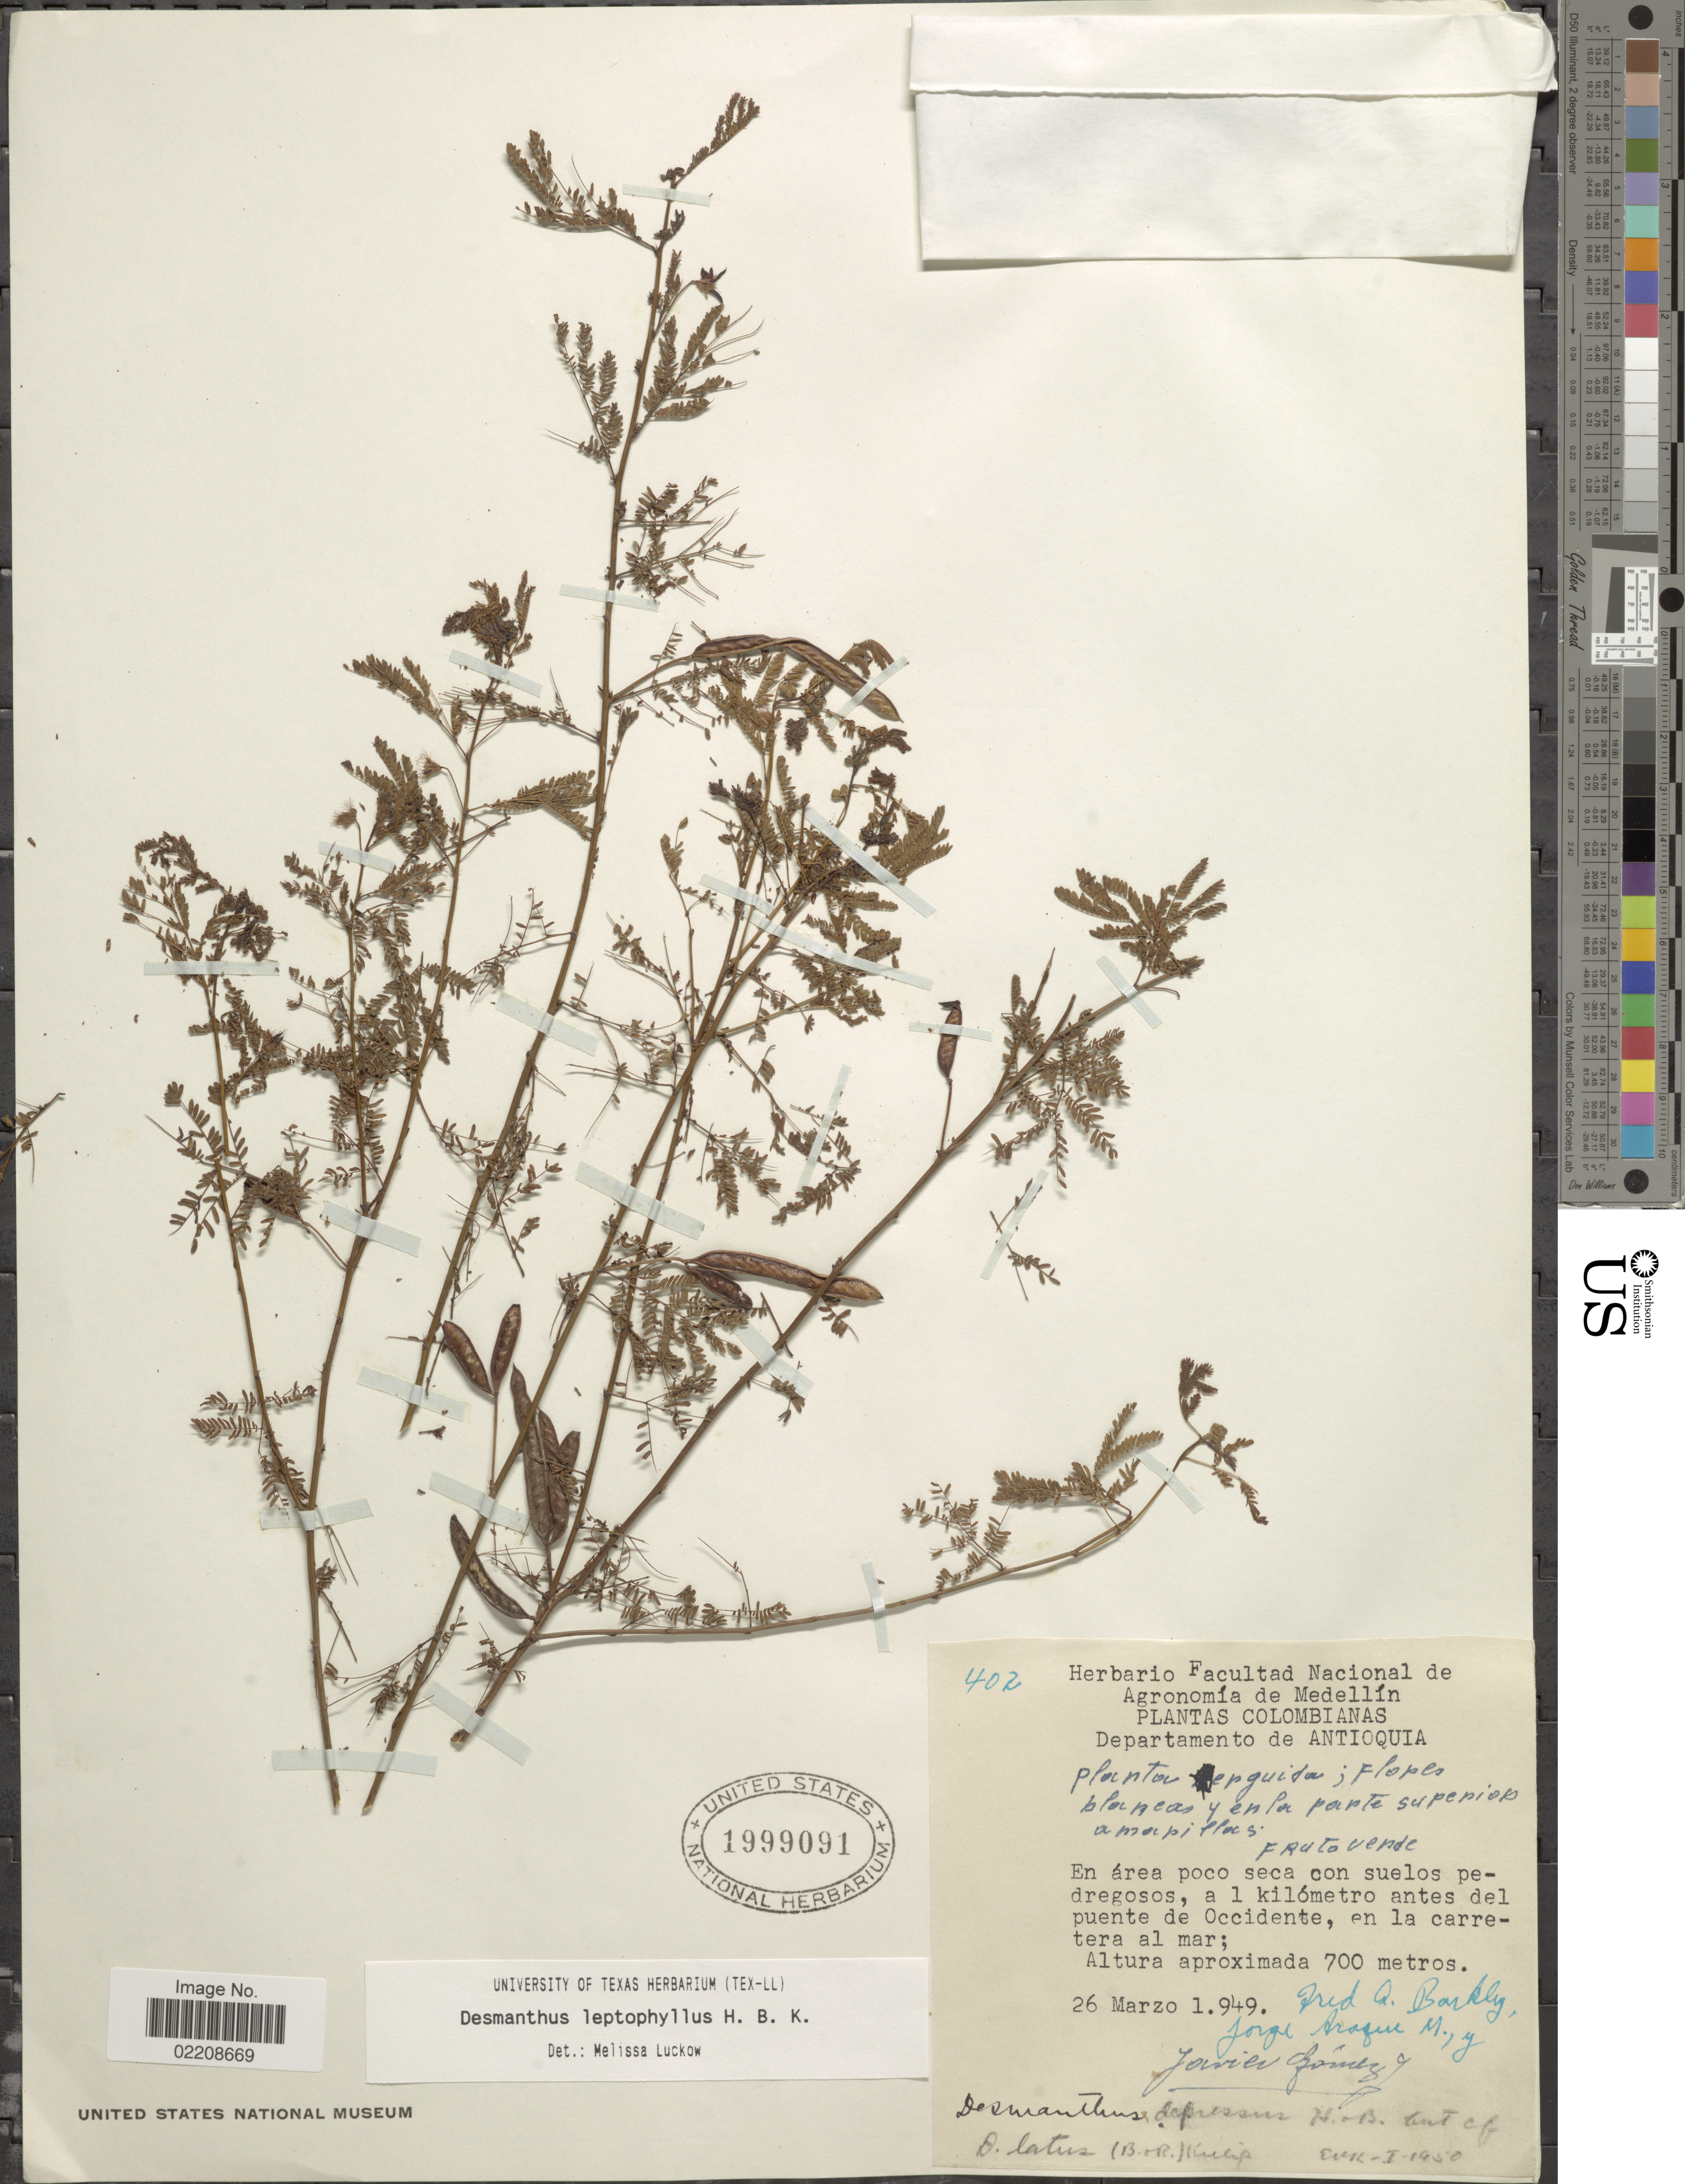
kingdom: Plantae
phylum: Tracheophyta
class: Magnoliopsida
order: Fabales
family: Fabaceae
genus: Desmanthus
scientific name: Desmanthus leptophyllus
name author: Kunth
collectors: F. A. Barkley, J. Araque Molina & J. Gómez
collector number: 402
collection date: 1949-03-26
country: Colombia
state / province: Antioquia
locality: Departamento de Antioquia. En área poco seca con suelos pedregosos, a 1 kilómetro antes del puente de Occidente, en la carretera al mar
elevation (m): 700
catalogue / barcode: US 1999091